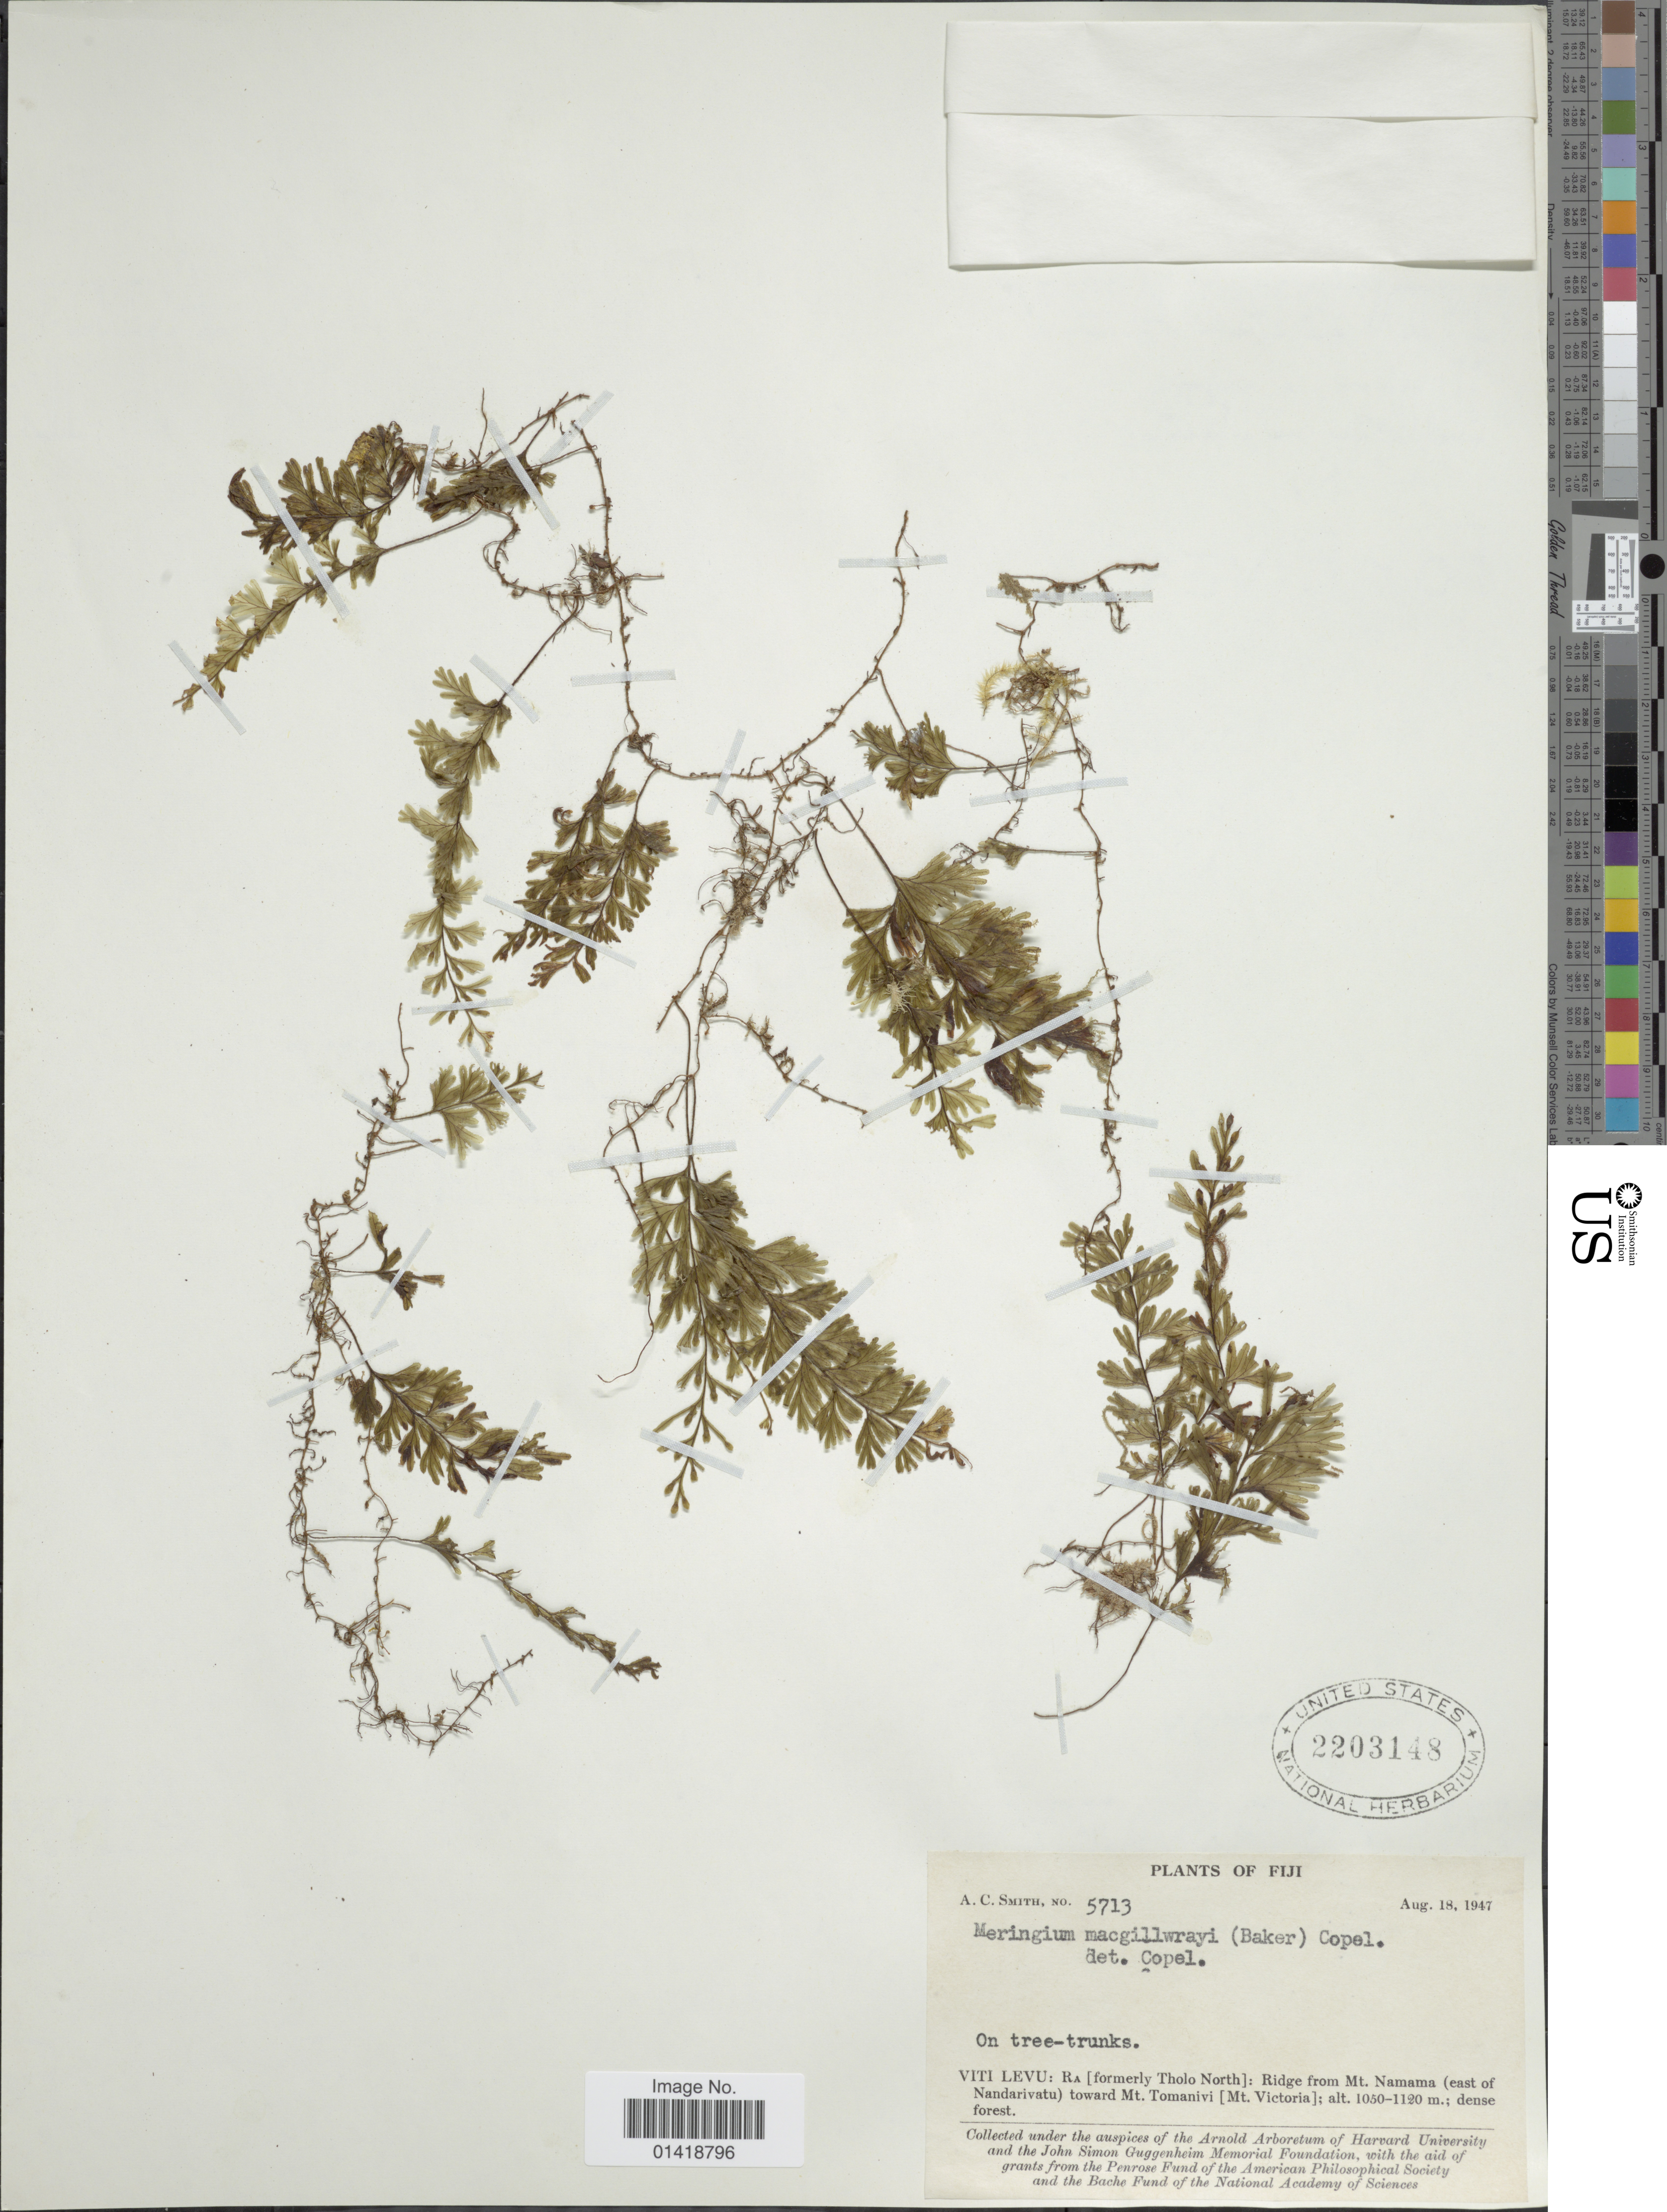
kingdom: Plantae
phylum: Tracheophyta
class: Polypodiopsida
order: Hymenophyllales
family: Hymenophyllaceae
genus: Hymenophyllum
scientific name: Hymenophyllum affine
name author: Brack. in Wilkes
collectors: A. C. Smith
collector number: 5713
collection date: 1947-08-18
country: Fiji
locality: Viti Levu: Ra (formerly Tholo North): Ridge from Mt. Namama (east of Nandarivatu) towards Mt. Tomanivi (Mt. Victoria)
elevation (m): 1050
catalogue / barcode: US 2003148